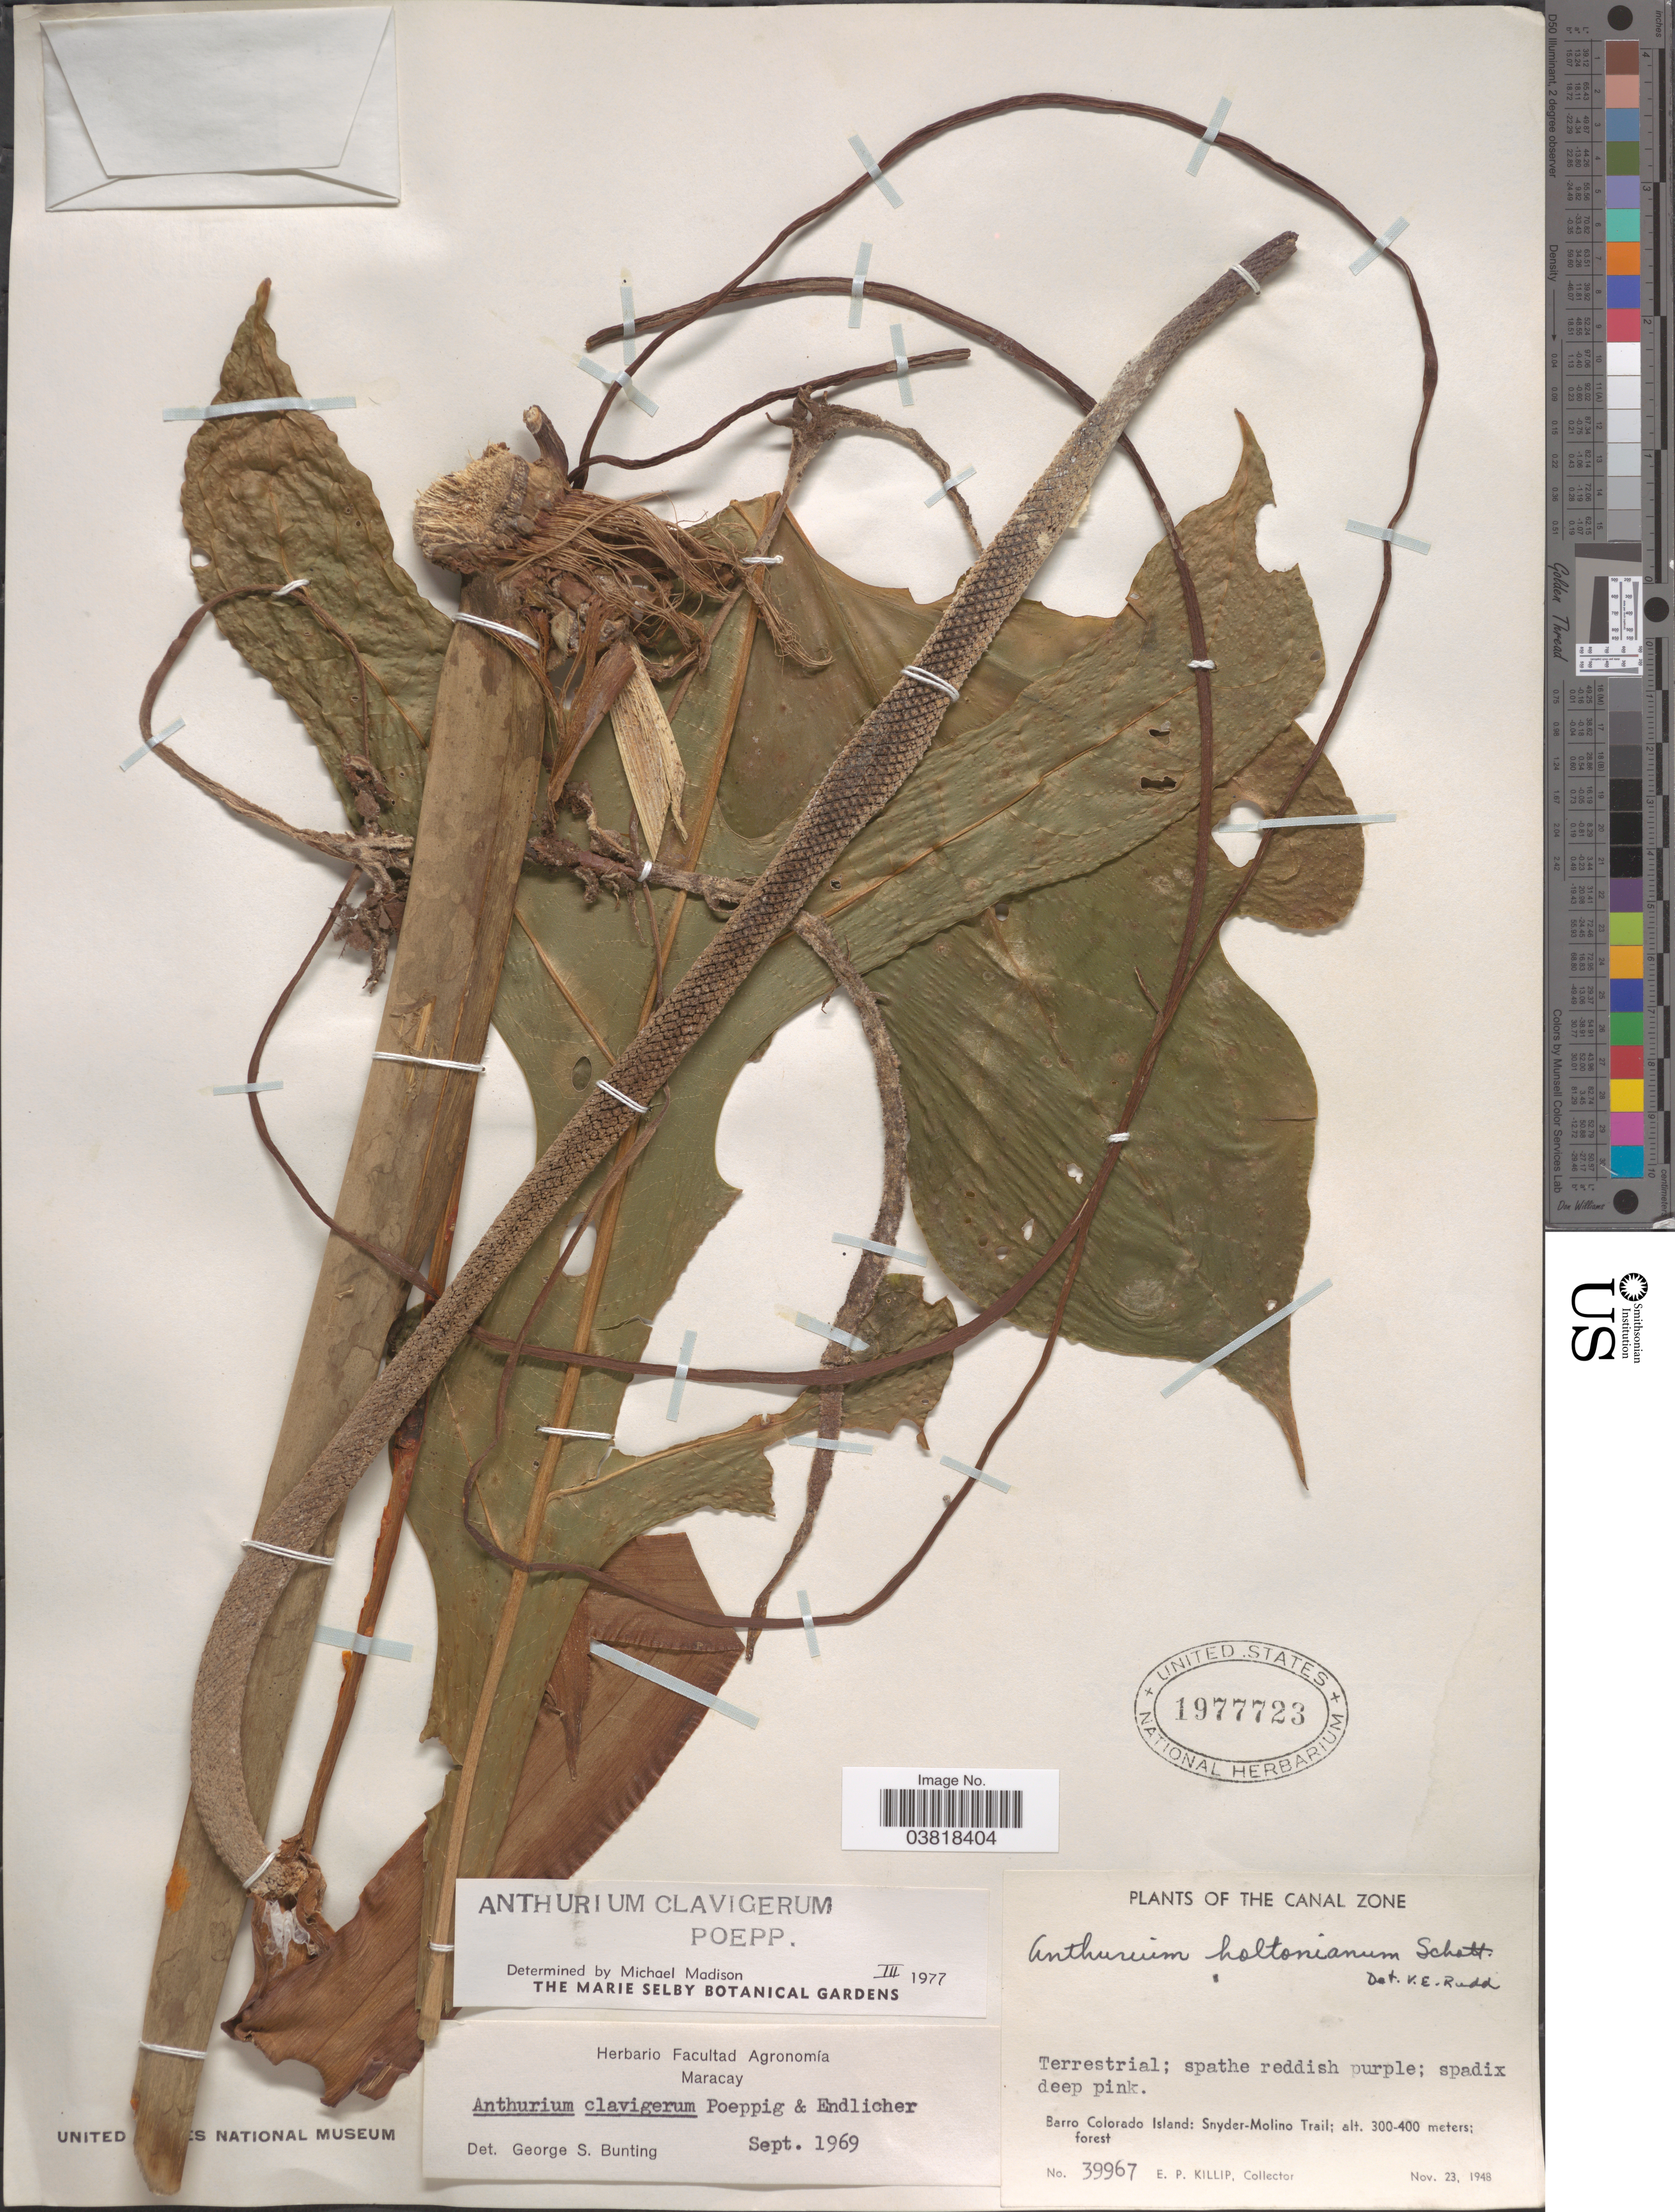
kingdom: Plantae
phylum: Tracheophyta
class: Liliopsida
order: Alismatales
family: Araceae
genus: Anthurium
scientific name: Anthurium clavigerum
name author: Poepp. & Endl.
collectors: E. P. Killip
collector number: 39967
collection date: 1948-11-23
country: Panama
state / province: Panamá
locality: The Canal Zone. Barro Colorado Island: Snyder-Molino Trail.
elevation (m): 300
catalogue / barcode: US 1977723